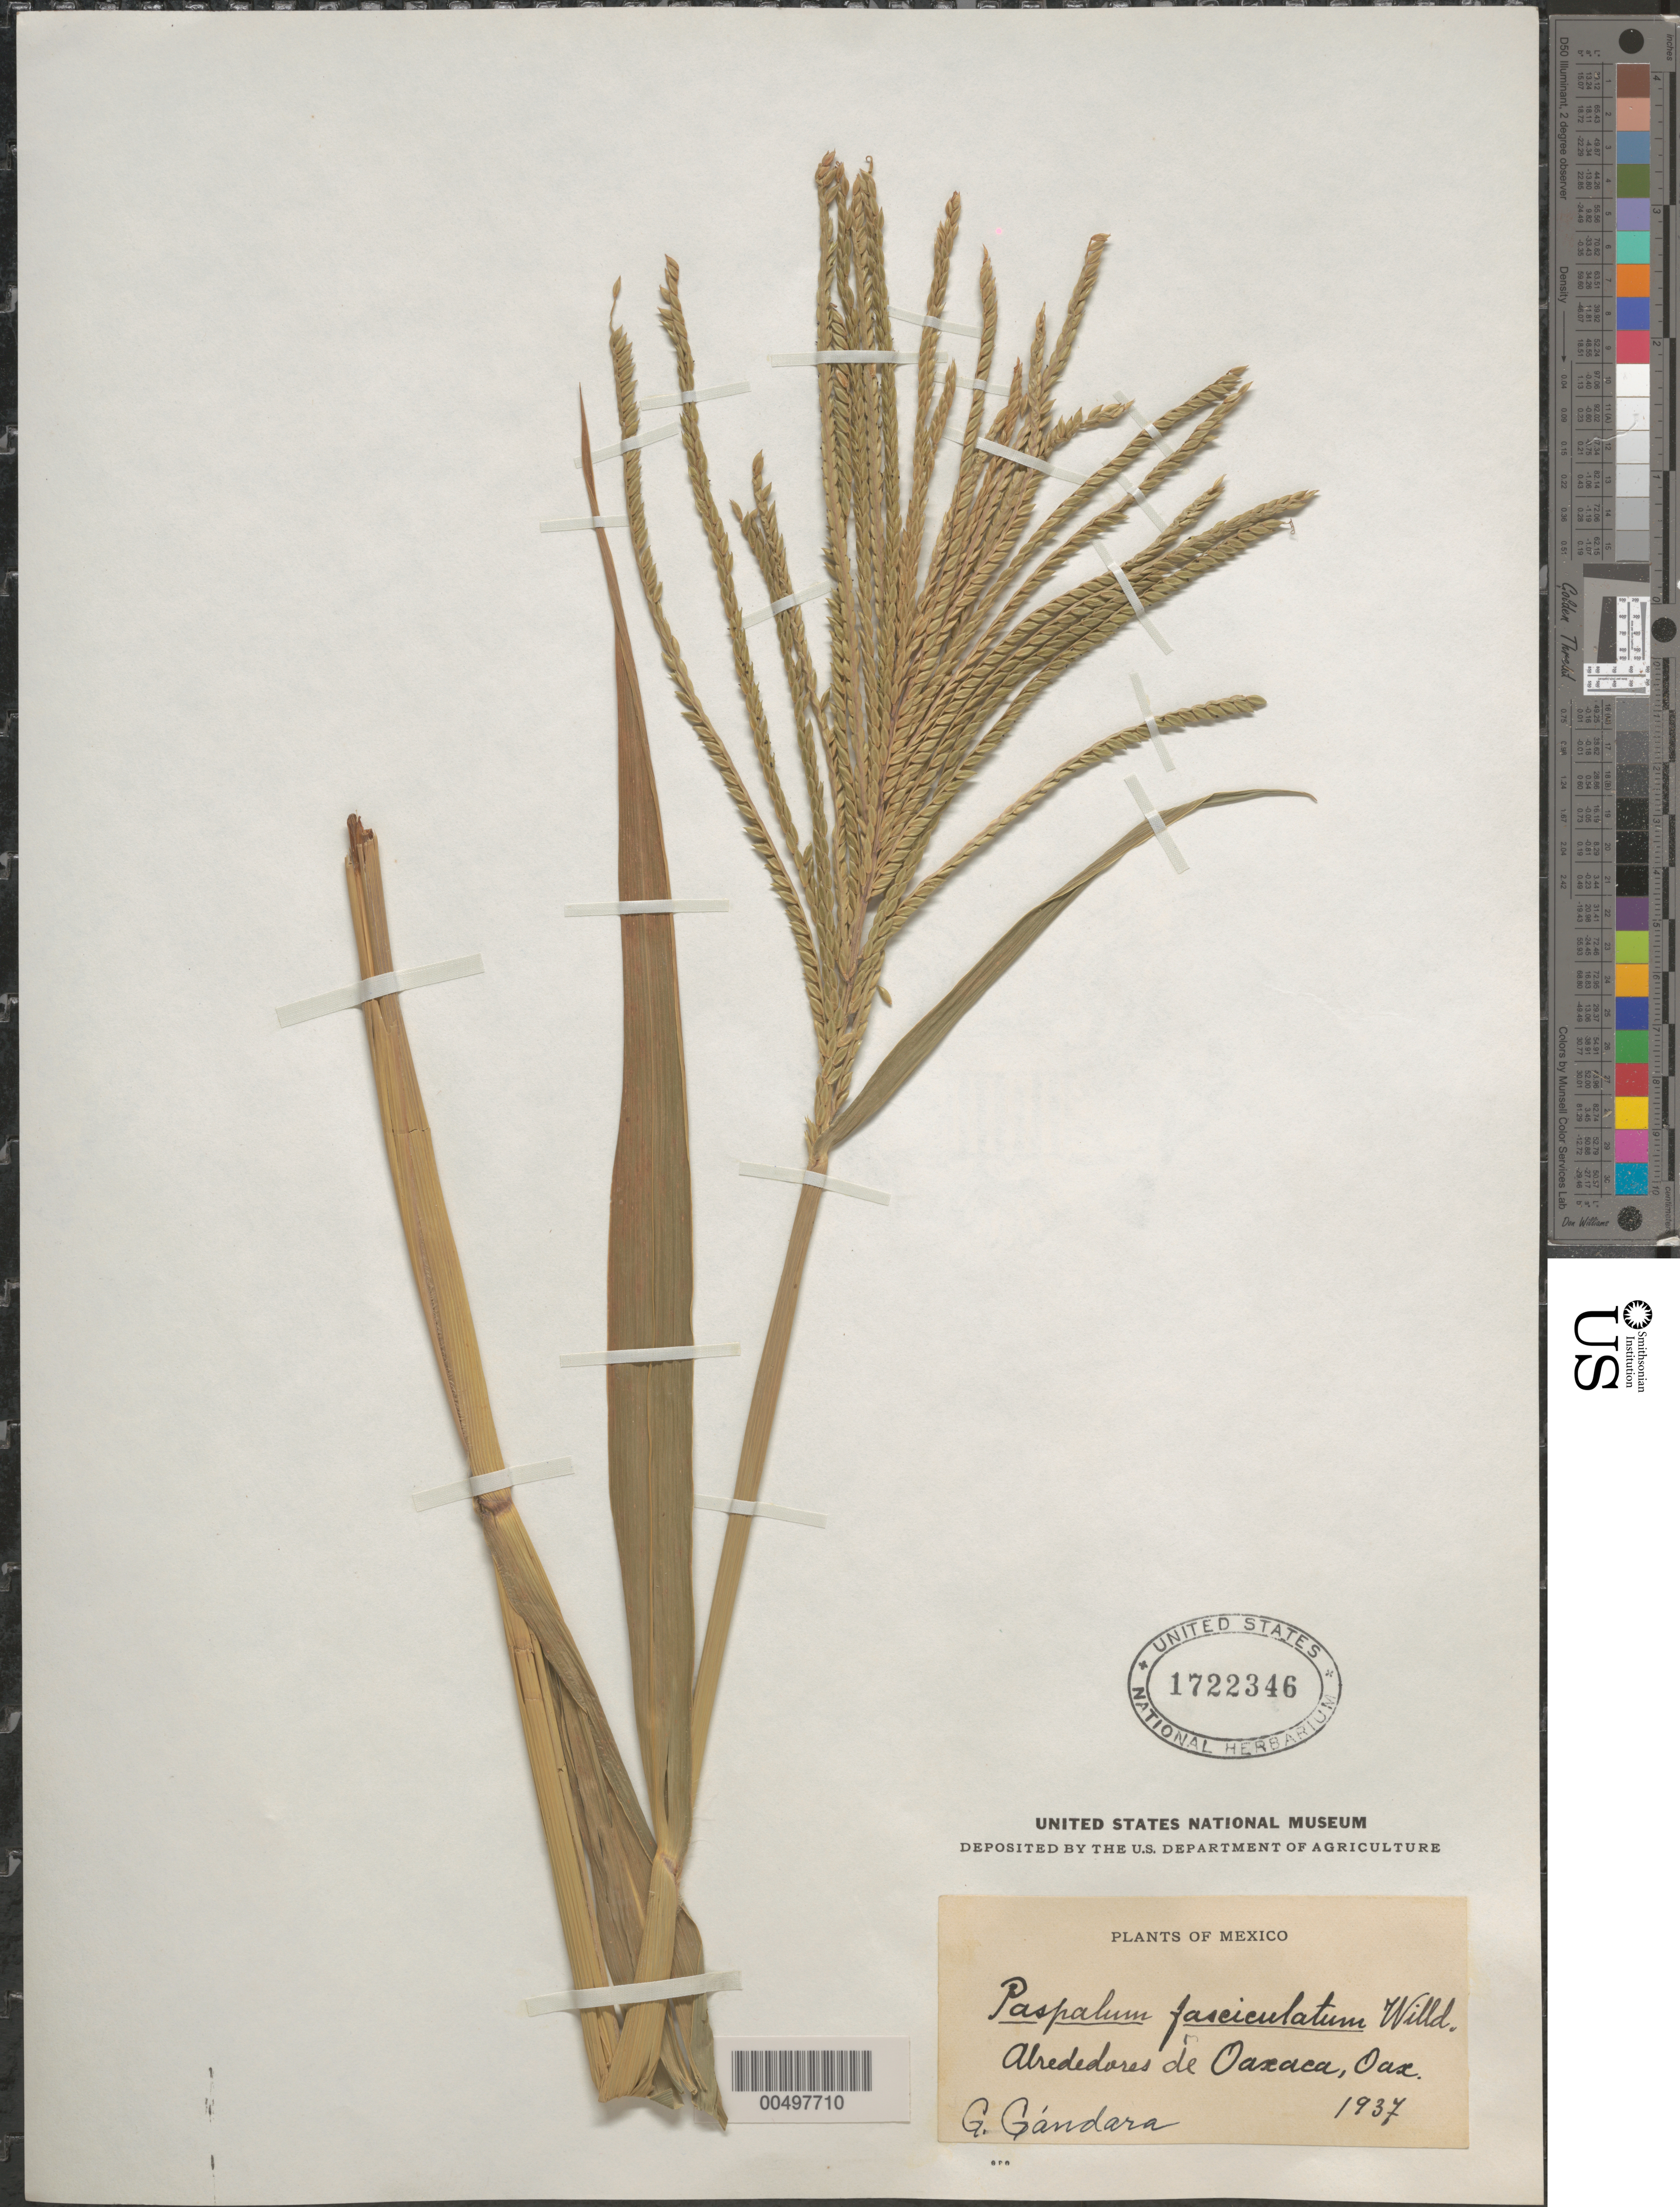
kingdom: Plantae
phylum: Tracheophyta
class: Liliopsida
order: Poales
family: Poaceae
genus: Paspalum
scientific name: Paspalum fasciculatum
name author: Willd. ex Flüggé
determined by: Chase, [M.] Agnes, (US)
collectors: G. G ndara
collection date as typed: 1937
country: Mexico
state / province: Oaxaca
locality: Alrededores de Oaxaca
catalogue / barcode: US 1722346